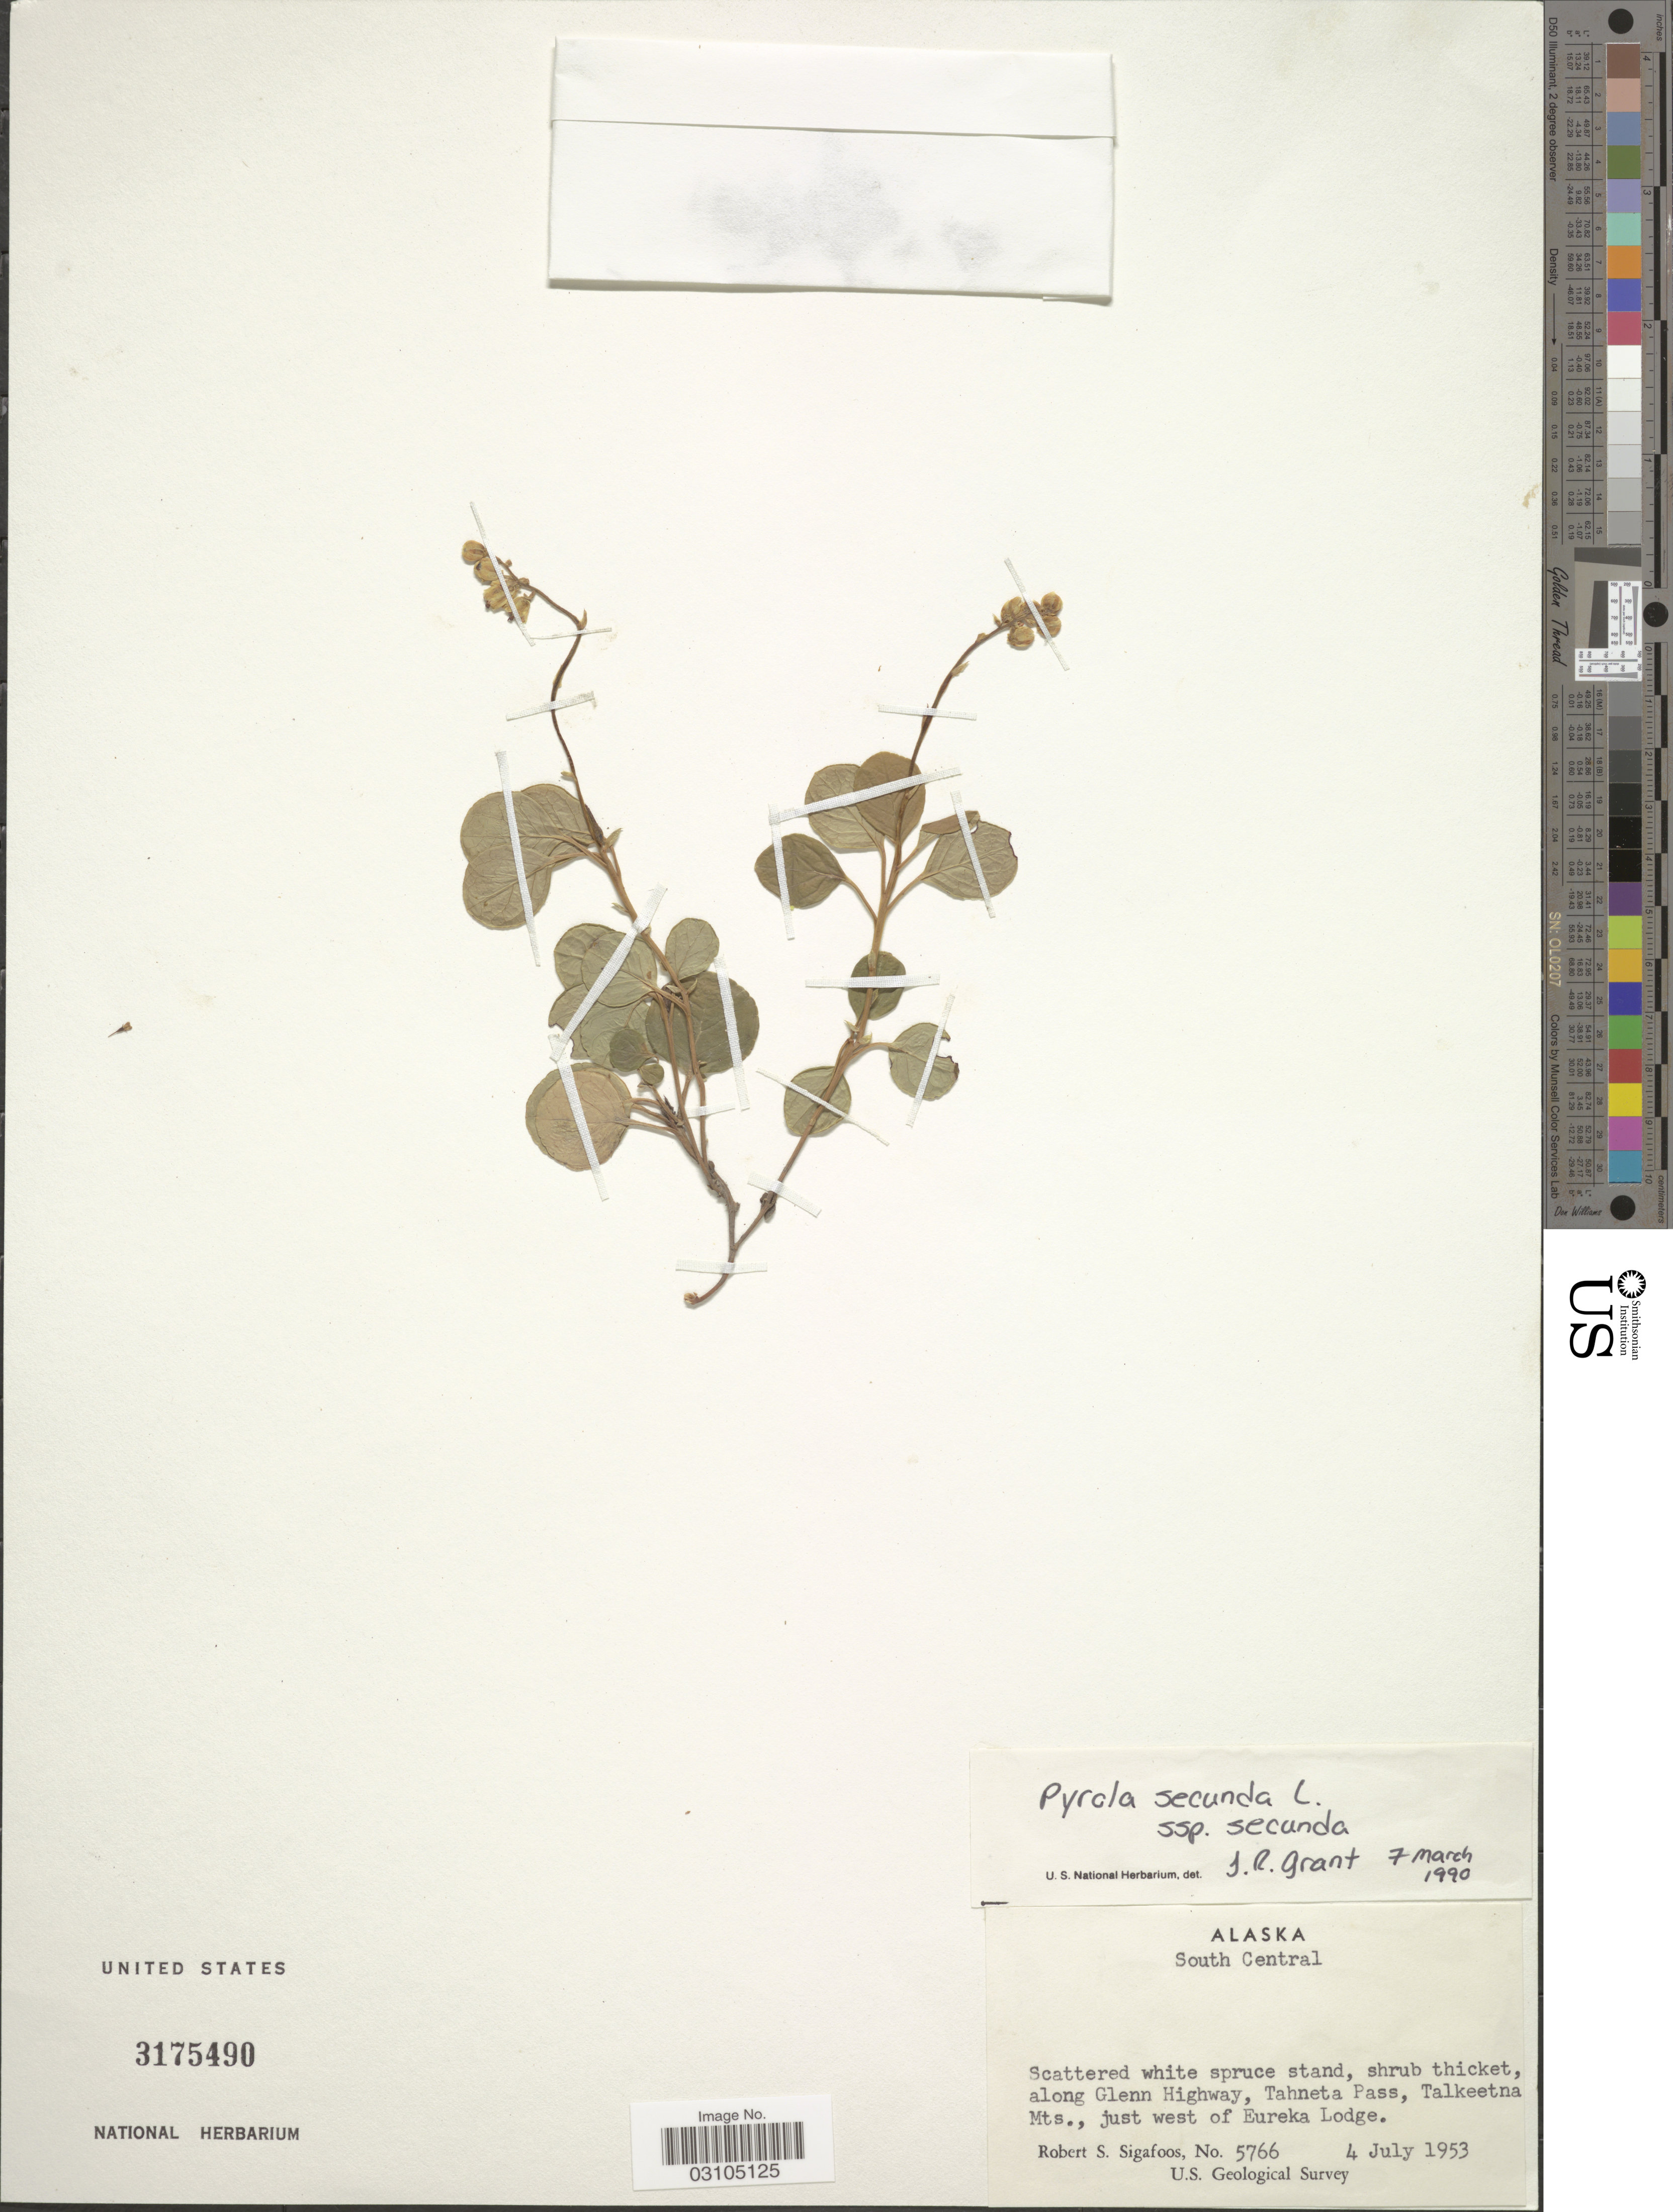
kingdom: Plantae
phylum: Tracheophyta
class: Magnoliopsida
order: Ericales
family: Ericaceae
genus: Orthilia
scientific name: Orthilia secunda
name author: (L.) House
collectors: R. Sigafoos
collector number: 5766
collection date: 1953-07-04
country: United States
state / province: Alaska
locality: South Central. Along Glenn Highway, Tahneta Pass, Talkeetna Mts., just west of Eureka Lodge.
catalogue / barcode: US 3175490